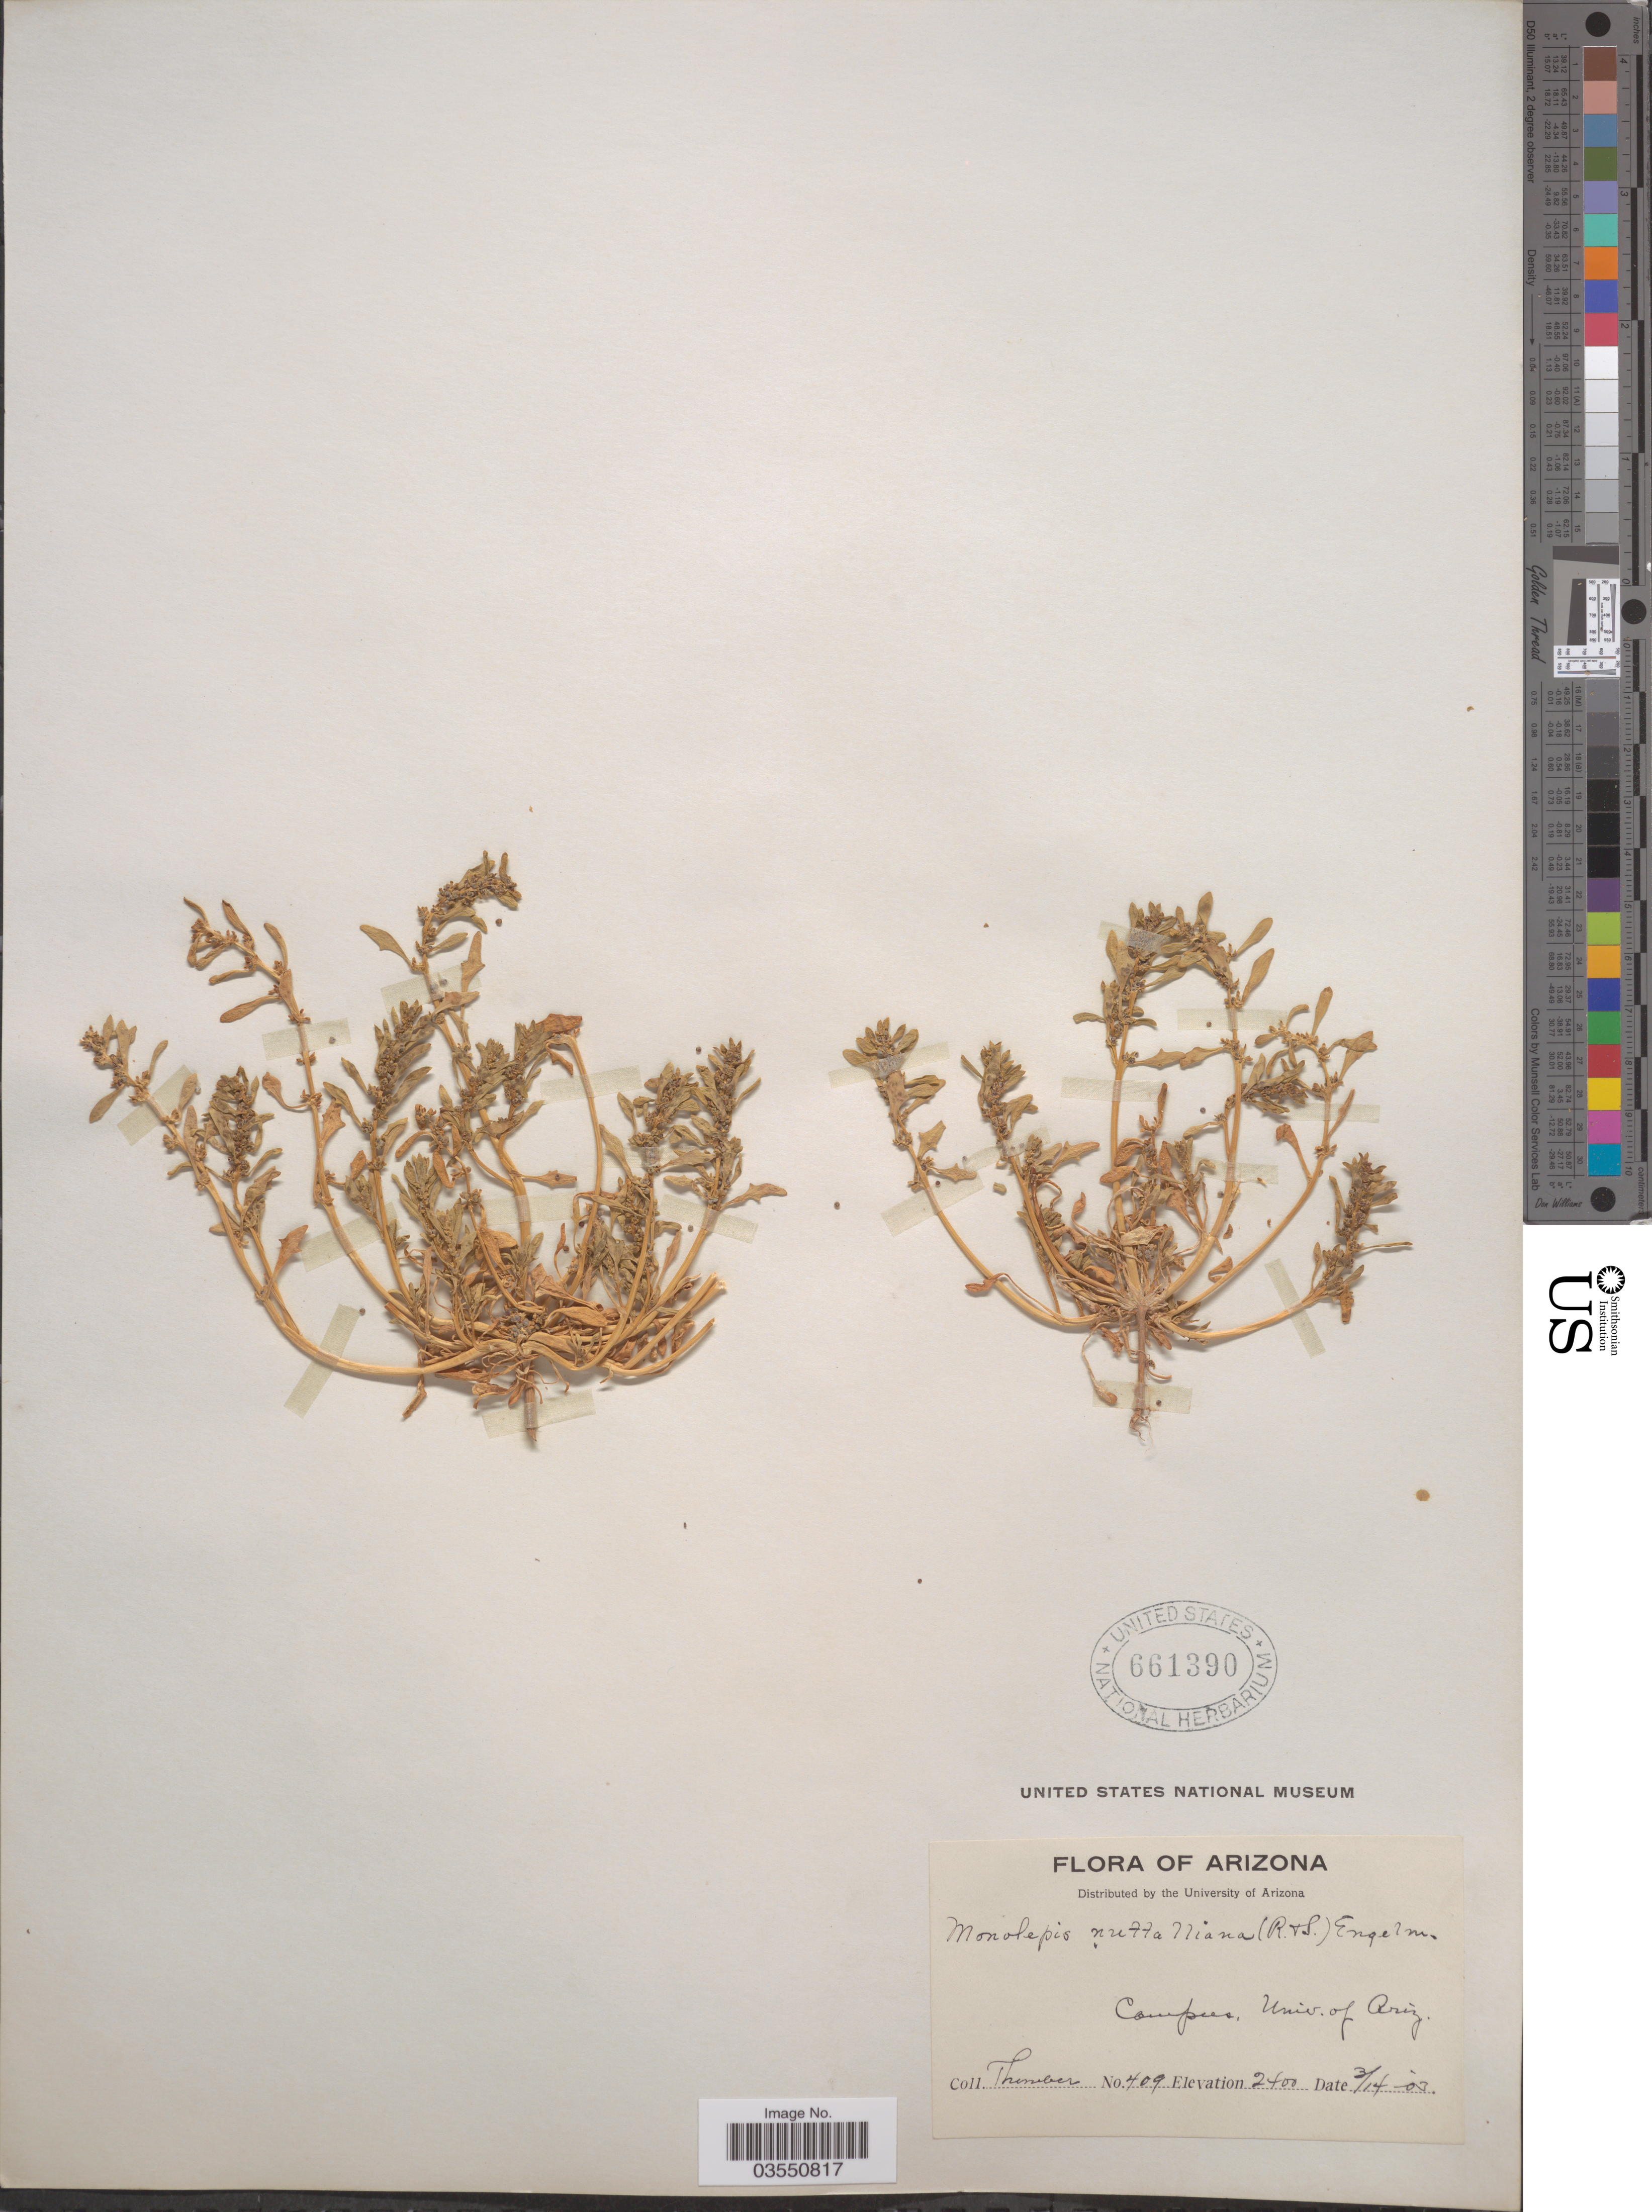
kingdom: Plantae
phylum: Tracheophyta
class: Magnoliopsida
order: Caryophyllales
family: Amaranthaceae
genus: Blitum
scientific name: Blitum nuttallianum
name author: Schult.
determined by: U.S. National Herbarium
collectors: J. Thornber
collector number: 409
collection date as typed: Transcribed d/m/y: 14/3/3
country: United States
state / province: Arizona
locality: Campus, Univ. of Ariz.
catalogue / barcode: US 661390